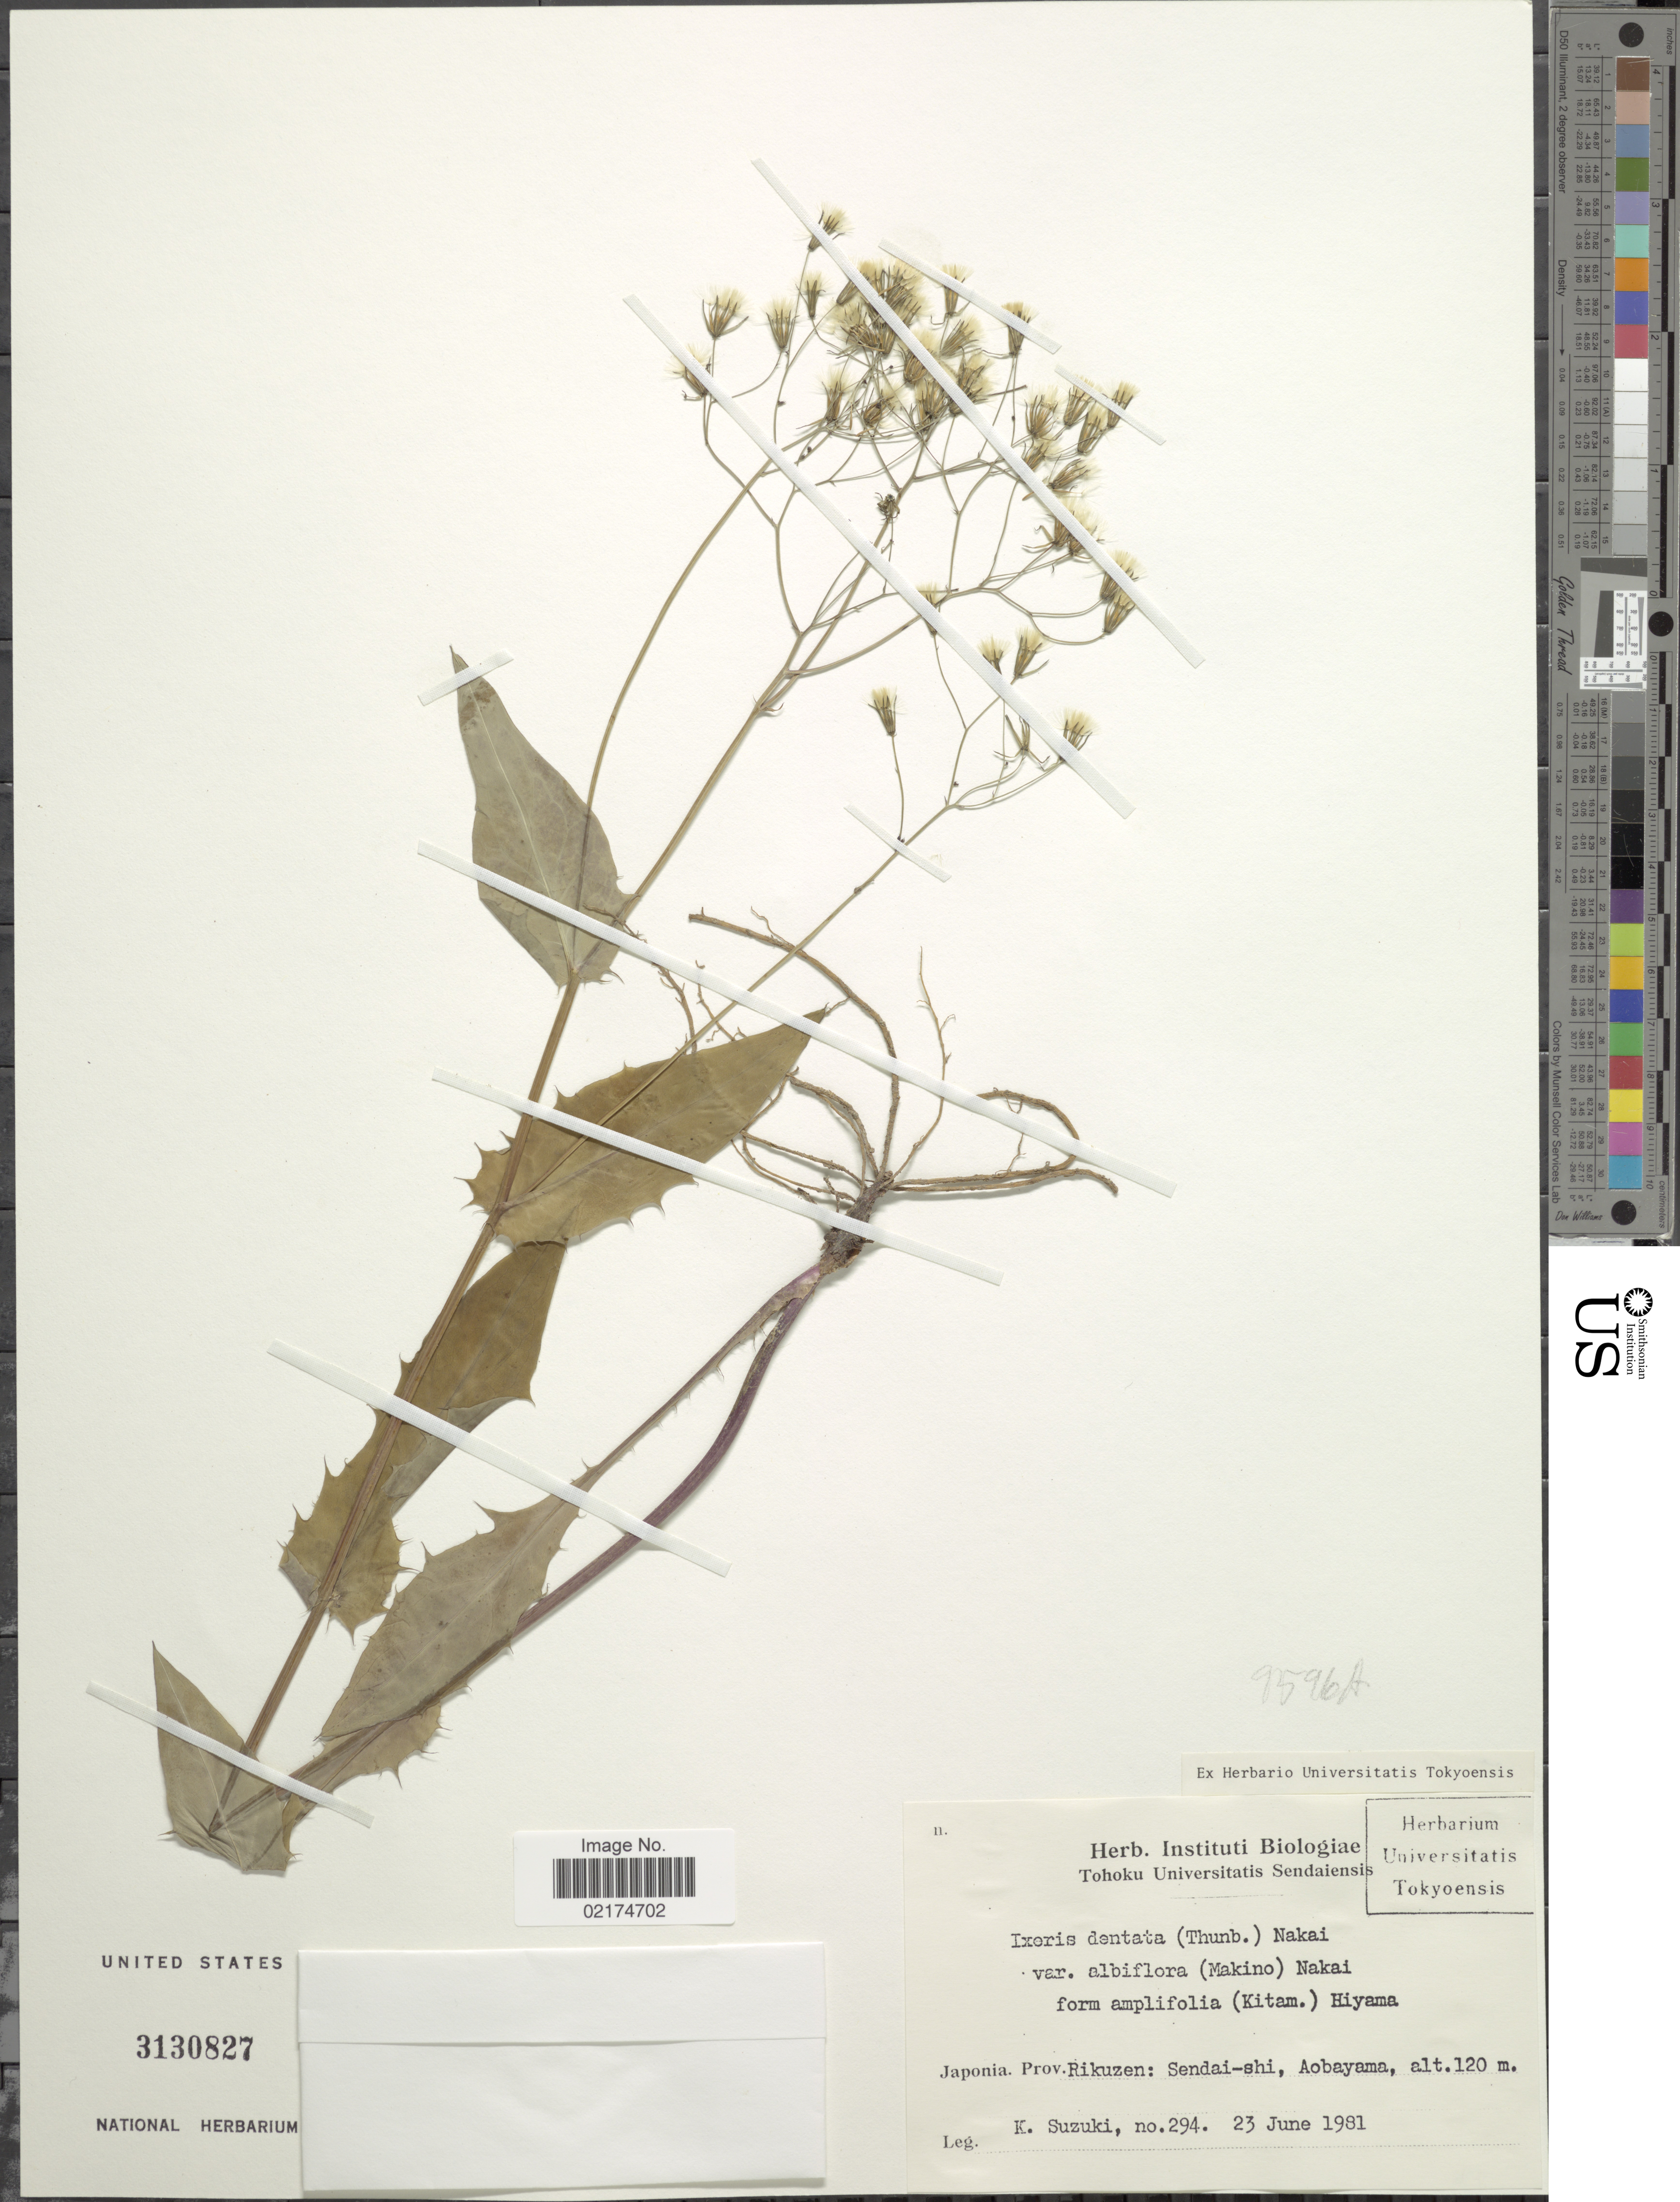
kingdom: Plantae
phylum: Tracheophyta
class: Magnoliopsida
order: Asterales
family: Asteraceae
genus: Ixeridium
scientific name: Ixeridium dentatum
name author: (Thunb.) Tzvelev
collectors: K. Suzuki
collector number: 294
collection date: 1981-06-23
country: Japan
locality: Prov. Rikuzen: Sendai-shi, Aobayama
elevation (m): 120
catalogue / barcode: US 3130827